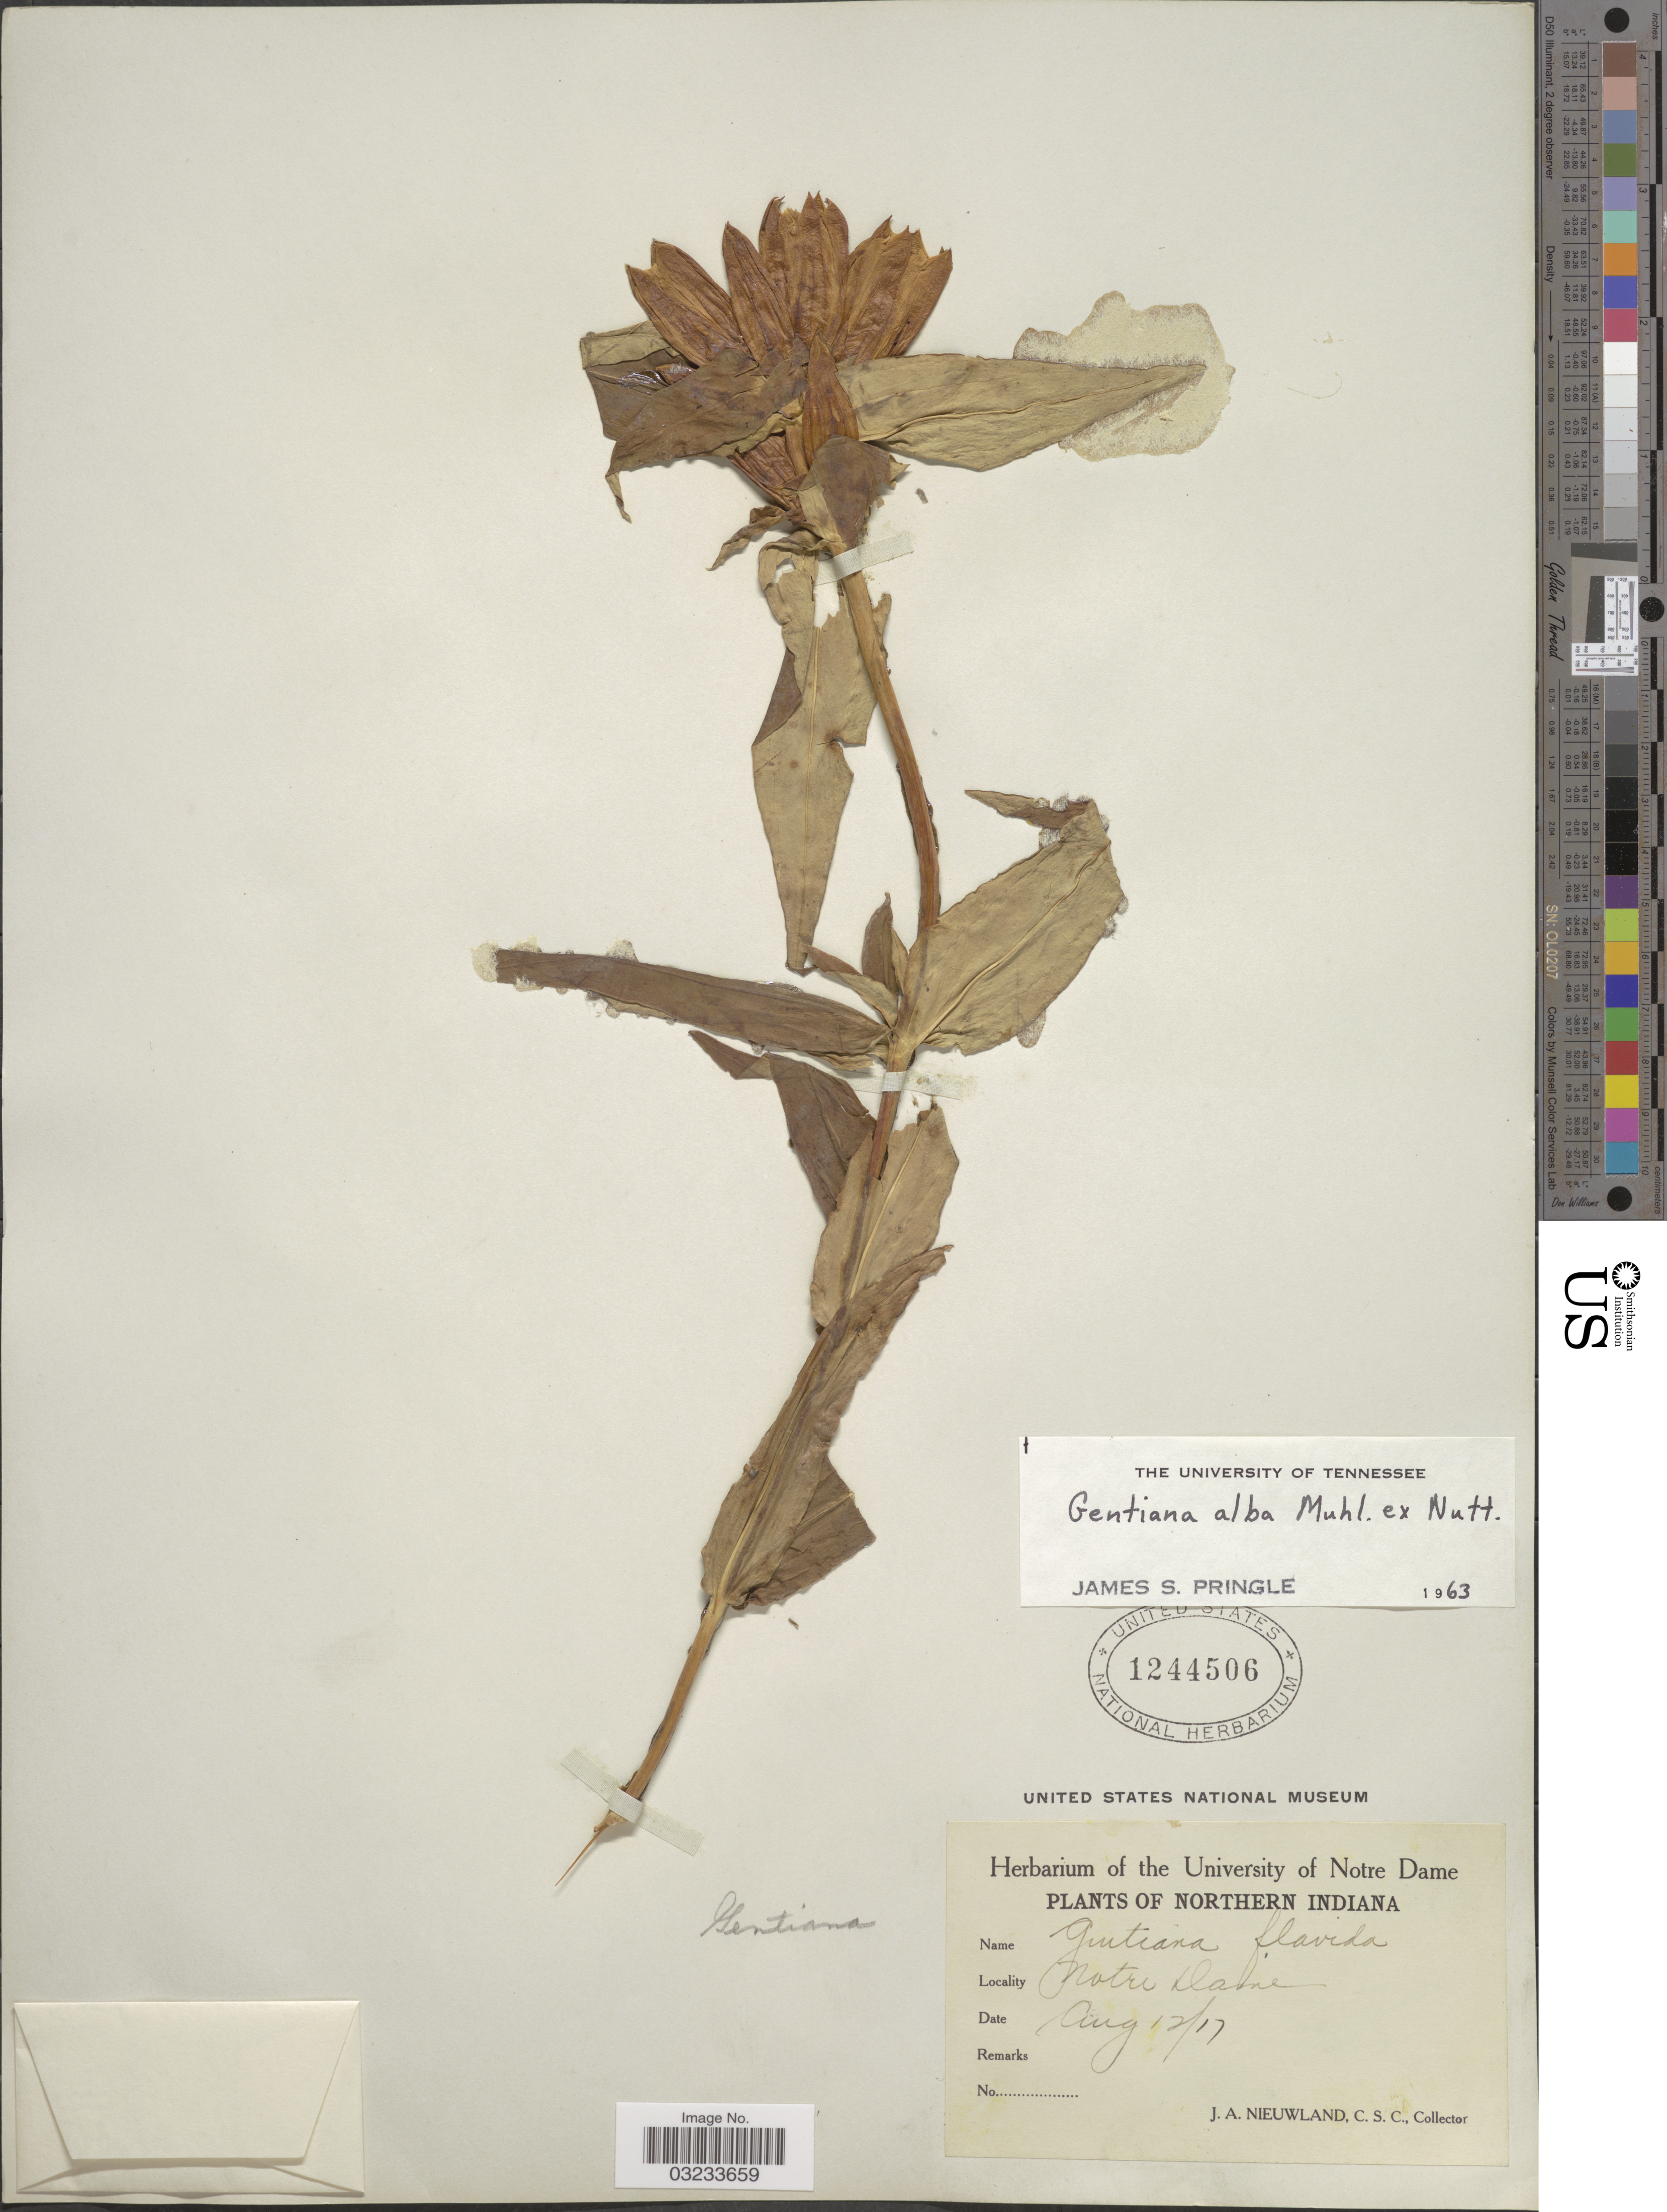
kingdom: Plantae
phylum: Tracheophyta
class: Magnoliopsida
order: Gentianales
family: Gentianaceae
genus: Gentiana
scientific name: Gentiana alba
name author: Muhl. ex J. McNab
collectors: J. A. Nieuwland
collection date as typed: Transcribed d/m/y: 12/8/17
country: United States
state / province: Indiana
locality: Northern Indiana. Notre Dame.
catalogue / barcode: US 1244506